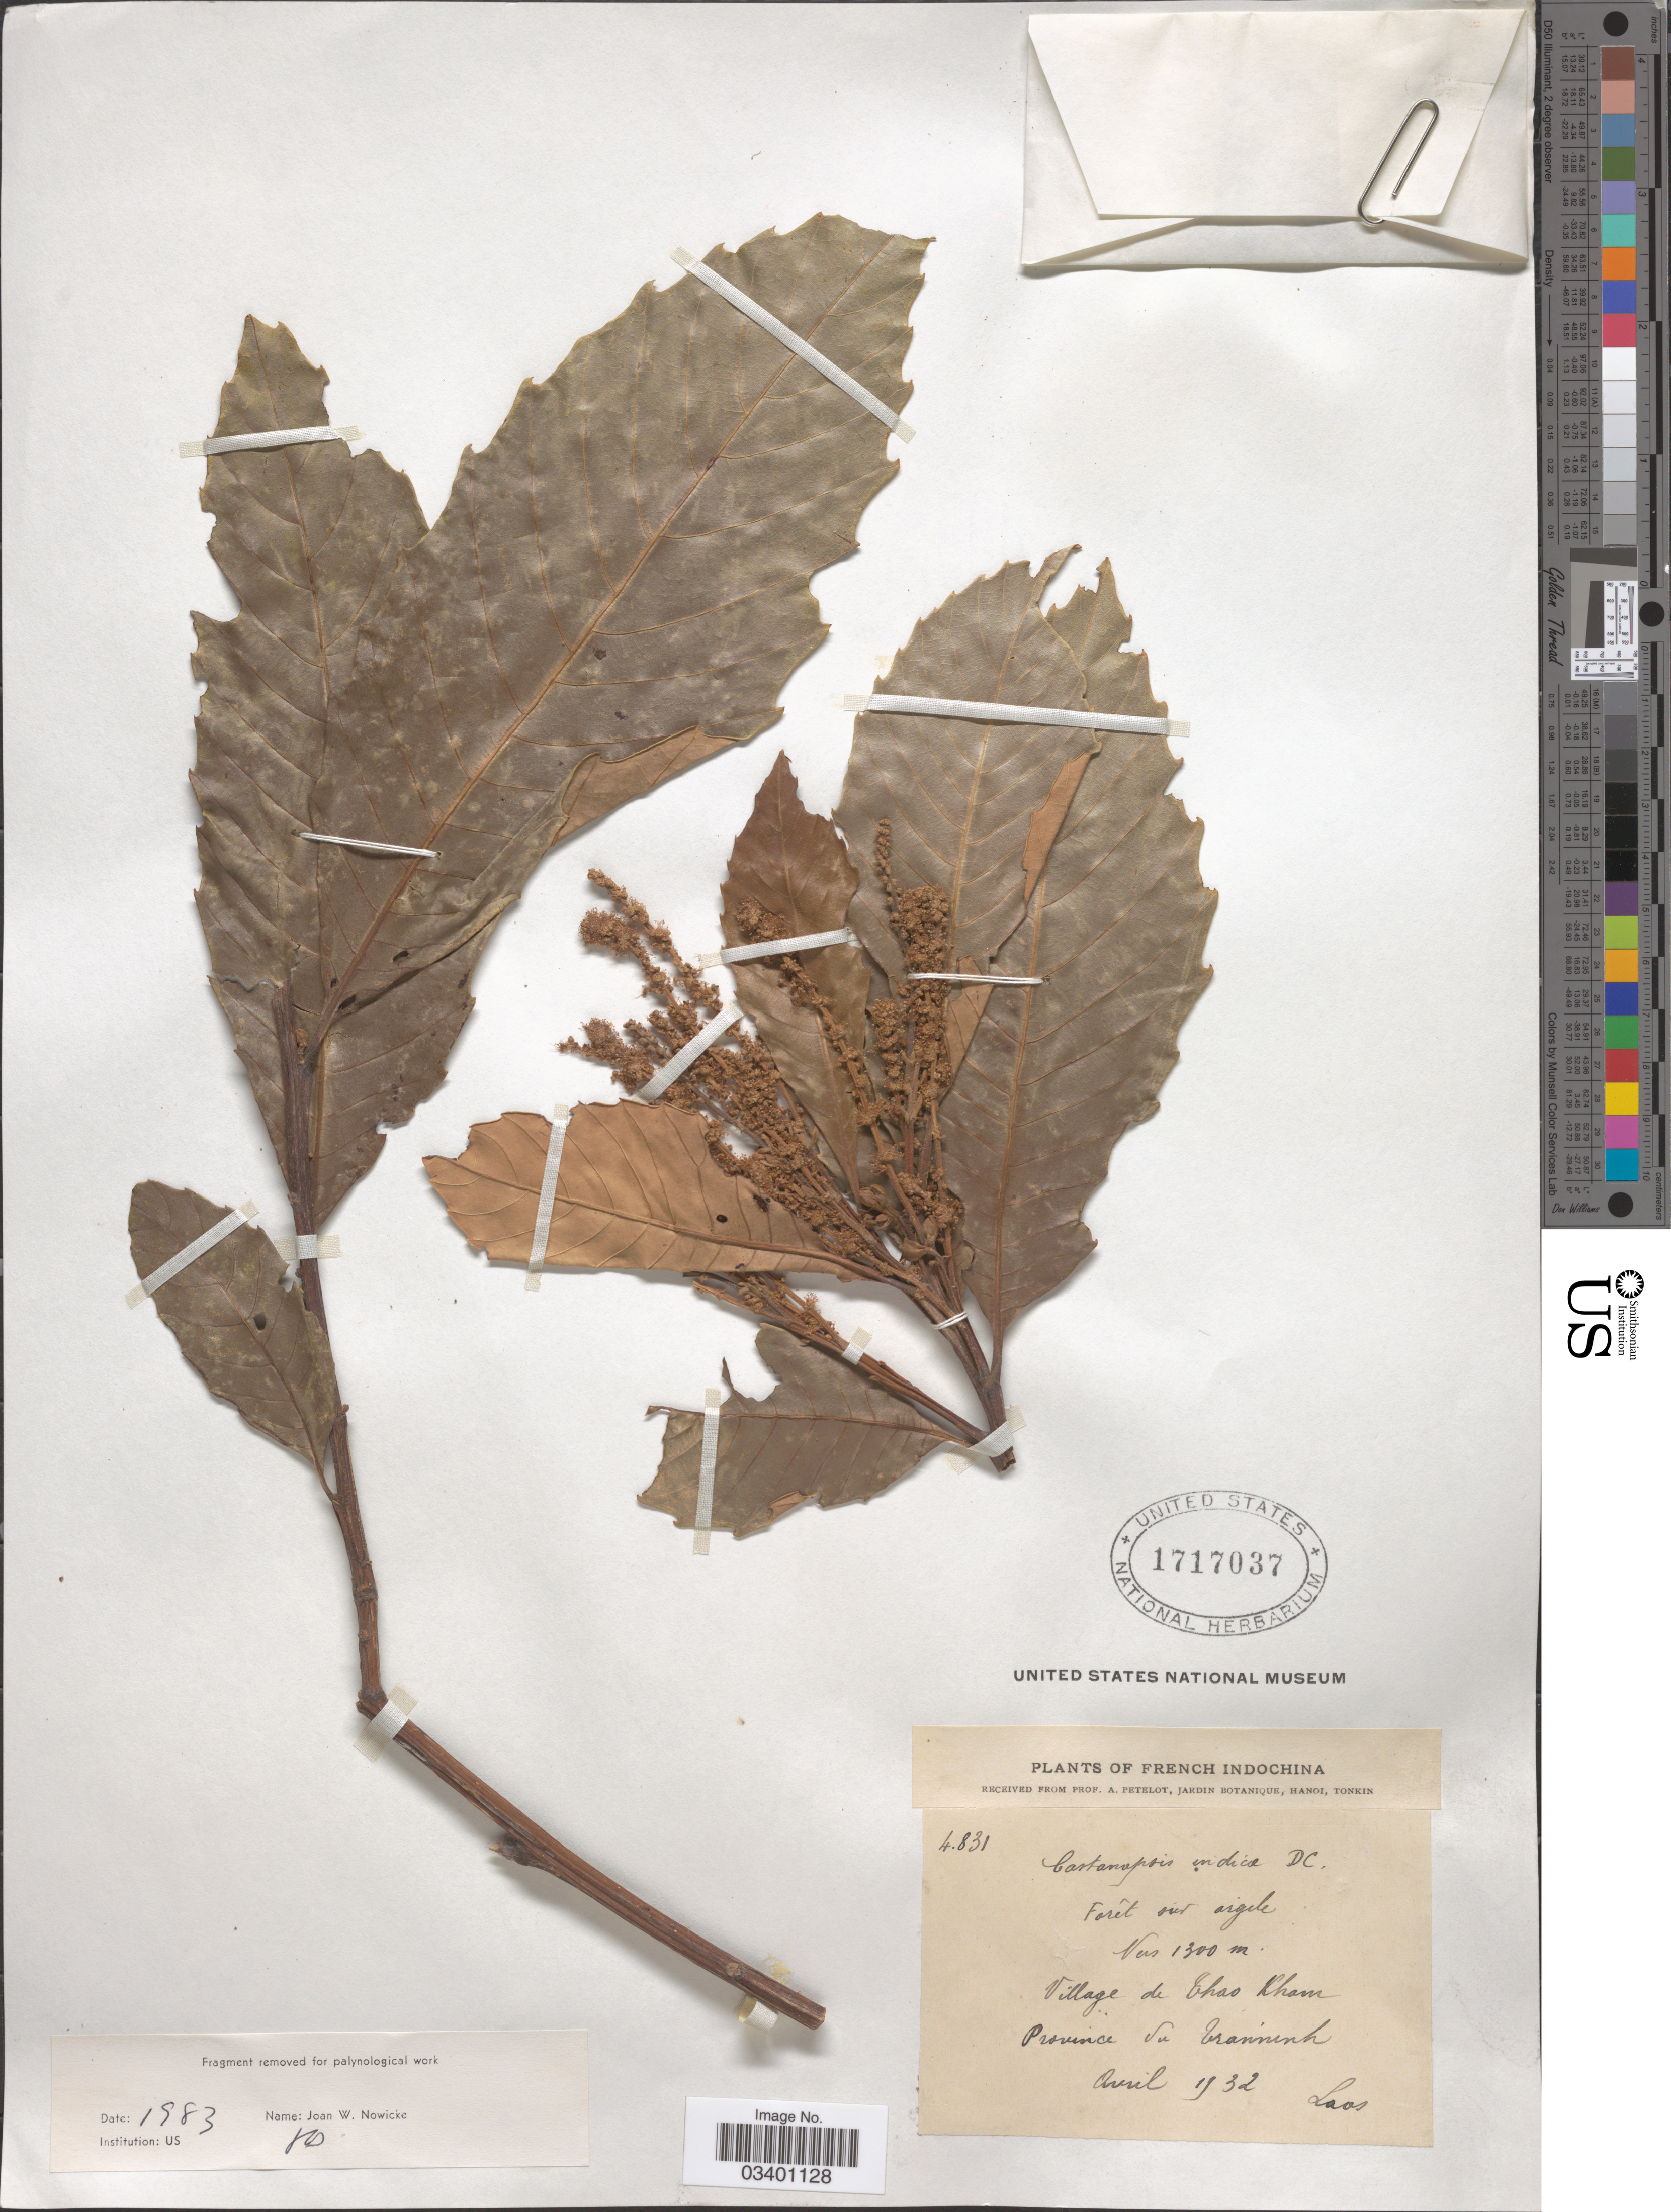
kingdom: Plantae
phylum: Tracheophyta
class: Magnoliopsida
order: Fagales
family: Fagaceae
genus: Castanopsis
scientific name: Castanopsis indica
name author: (Roxb.) A. DC.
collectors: A. Petelot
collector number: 4831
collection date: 1932-04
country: Laos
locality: French Indochina. Village de Thao Lham [interpreted]. Province du Tranninh.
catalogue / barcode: US 1717037